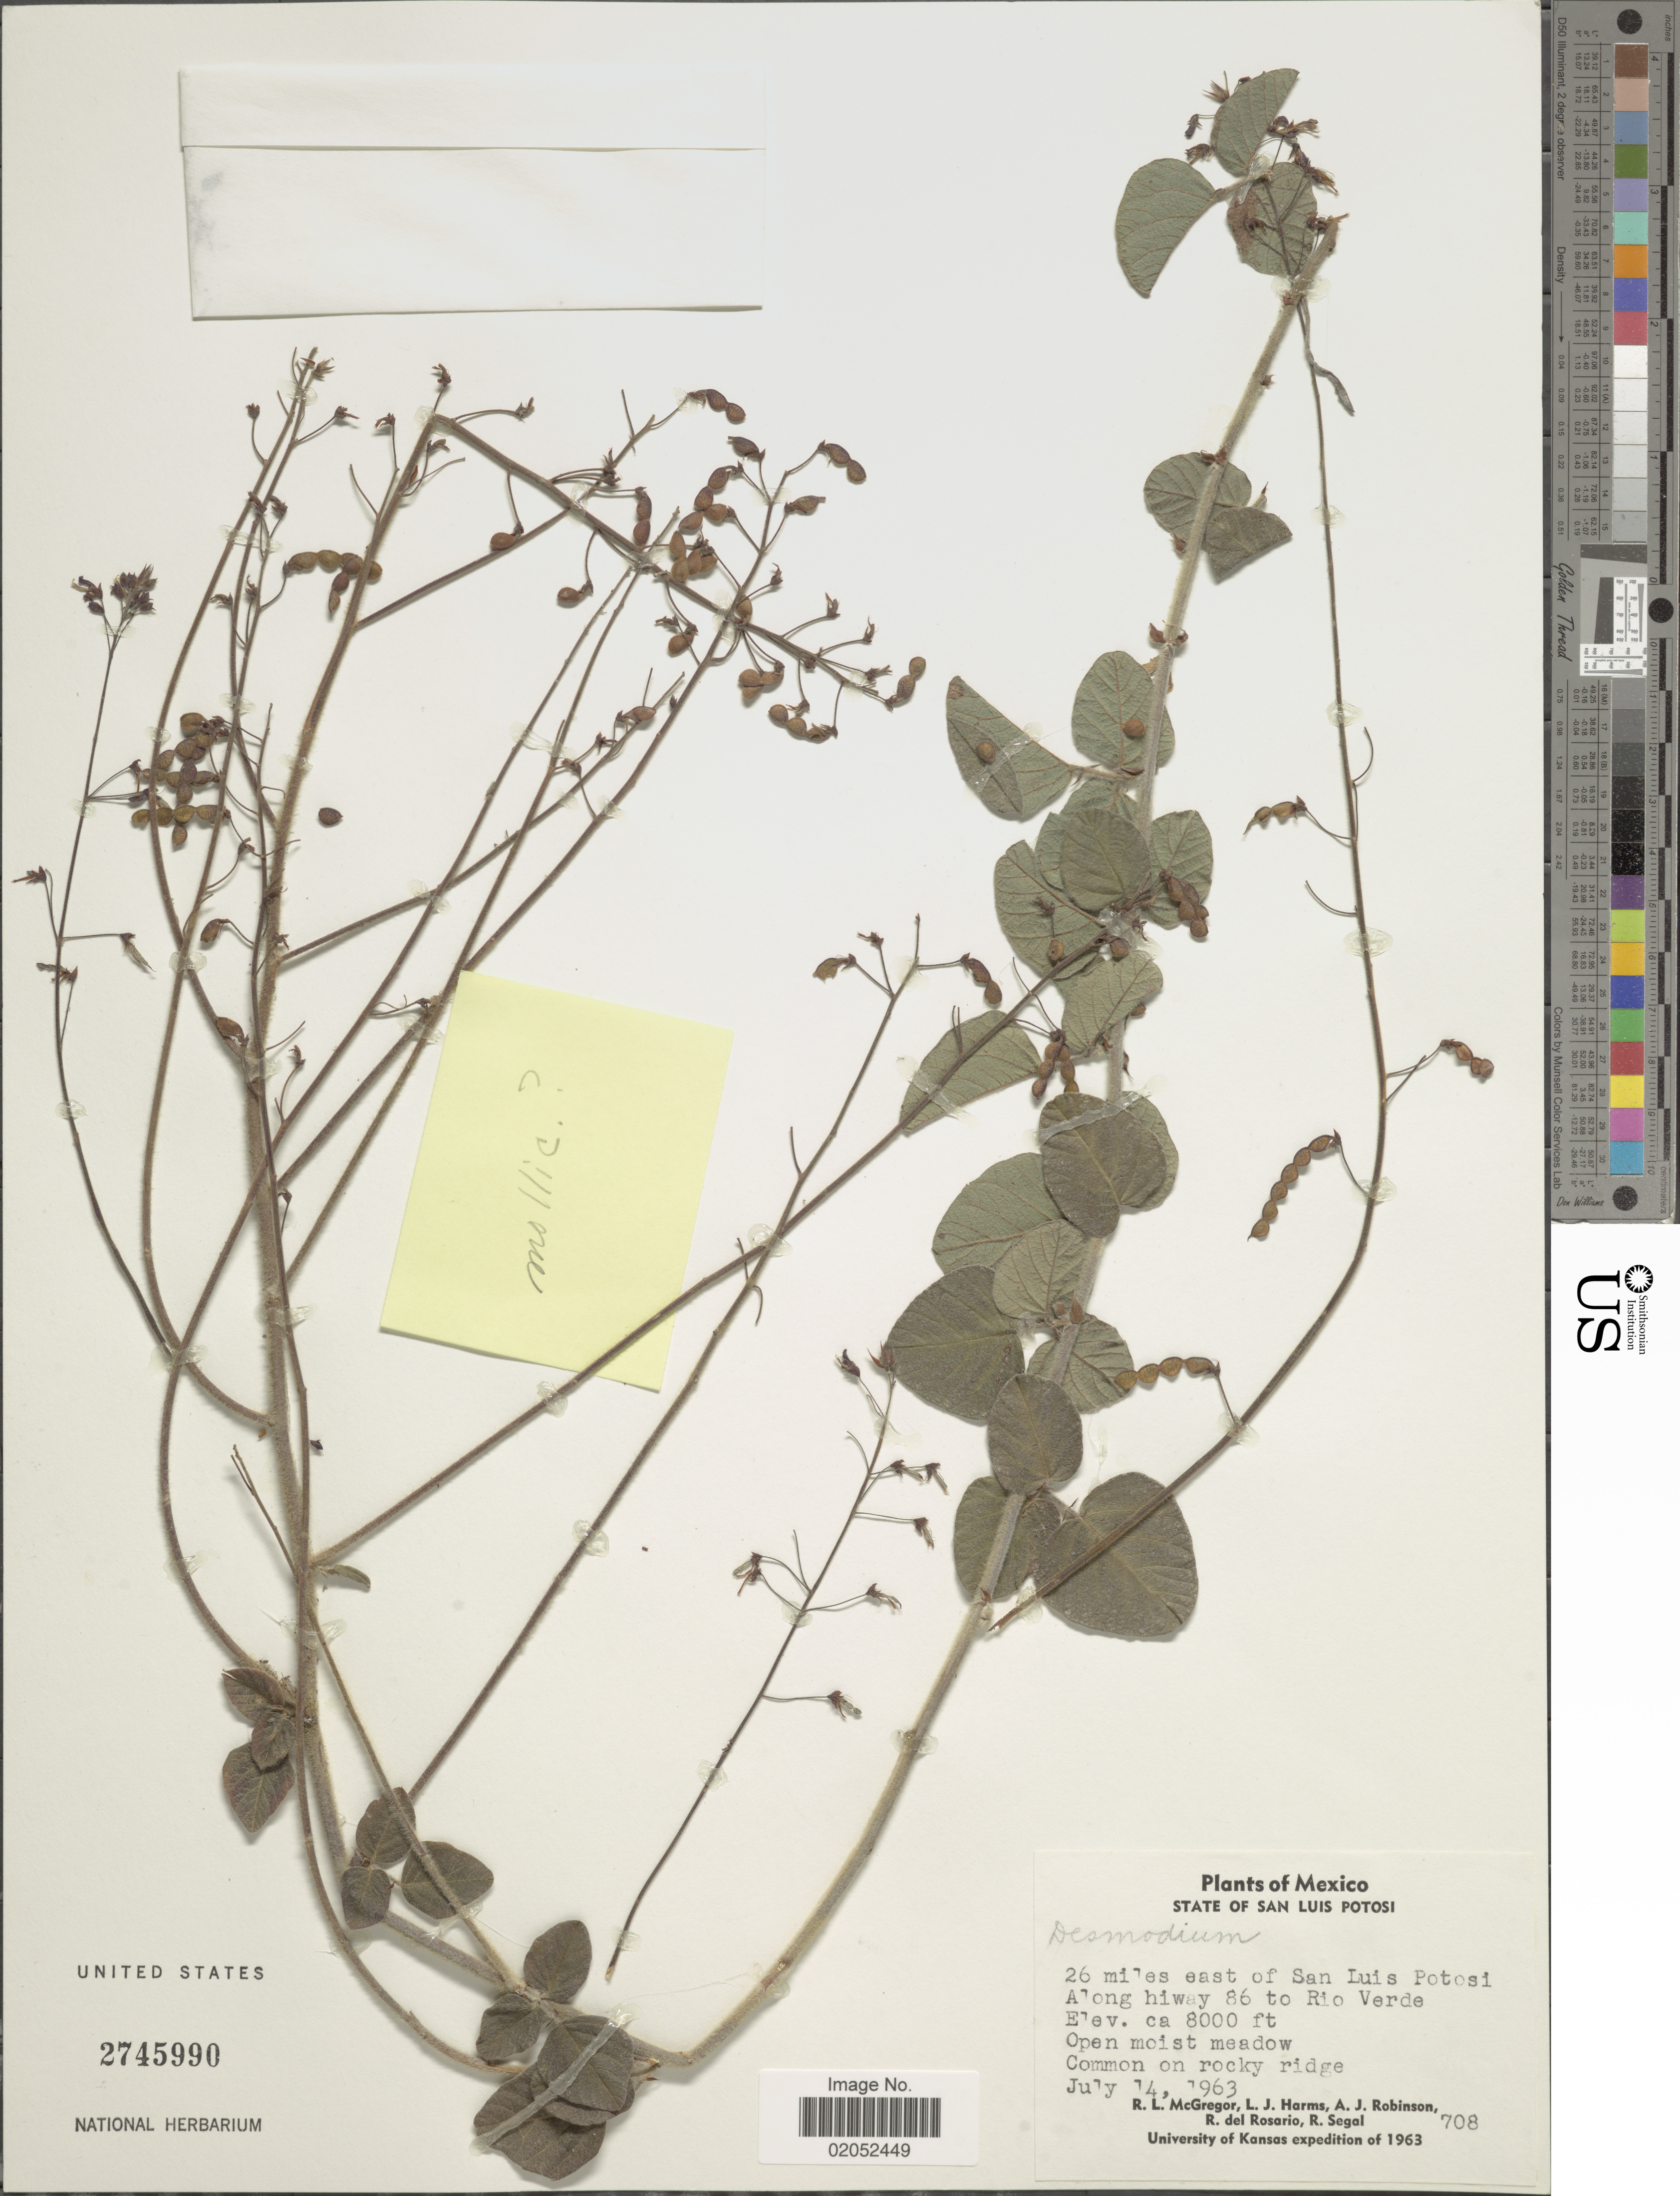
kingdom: Plantae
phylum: Tracheophyta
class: Magnoliopsida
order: Fabales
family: Fabaceae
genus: Desmodium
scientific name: Desmodium molliculum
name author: (Kunth) DC.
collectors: R. McGregor, L. Harms, A. J. Robinson, F. Del Rosario & R. Segal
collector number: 708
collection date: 1963-07-14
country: Mexico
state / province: San Luis Potosí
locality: State of San Luis Potosi, Along highway 86 to Rio Verde.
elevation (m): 2438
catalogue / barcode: US 2745990